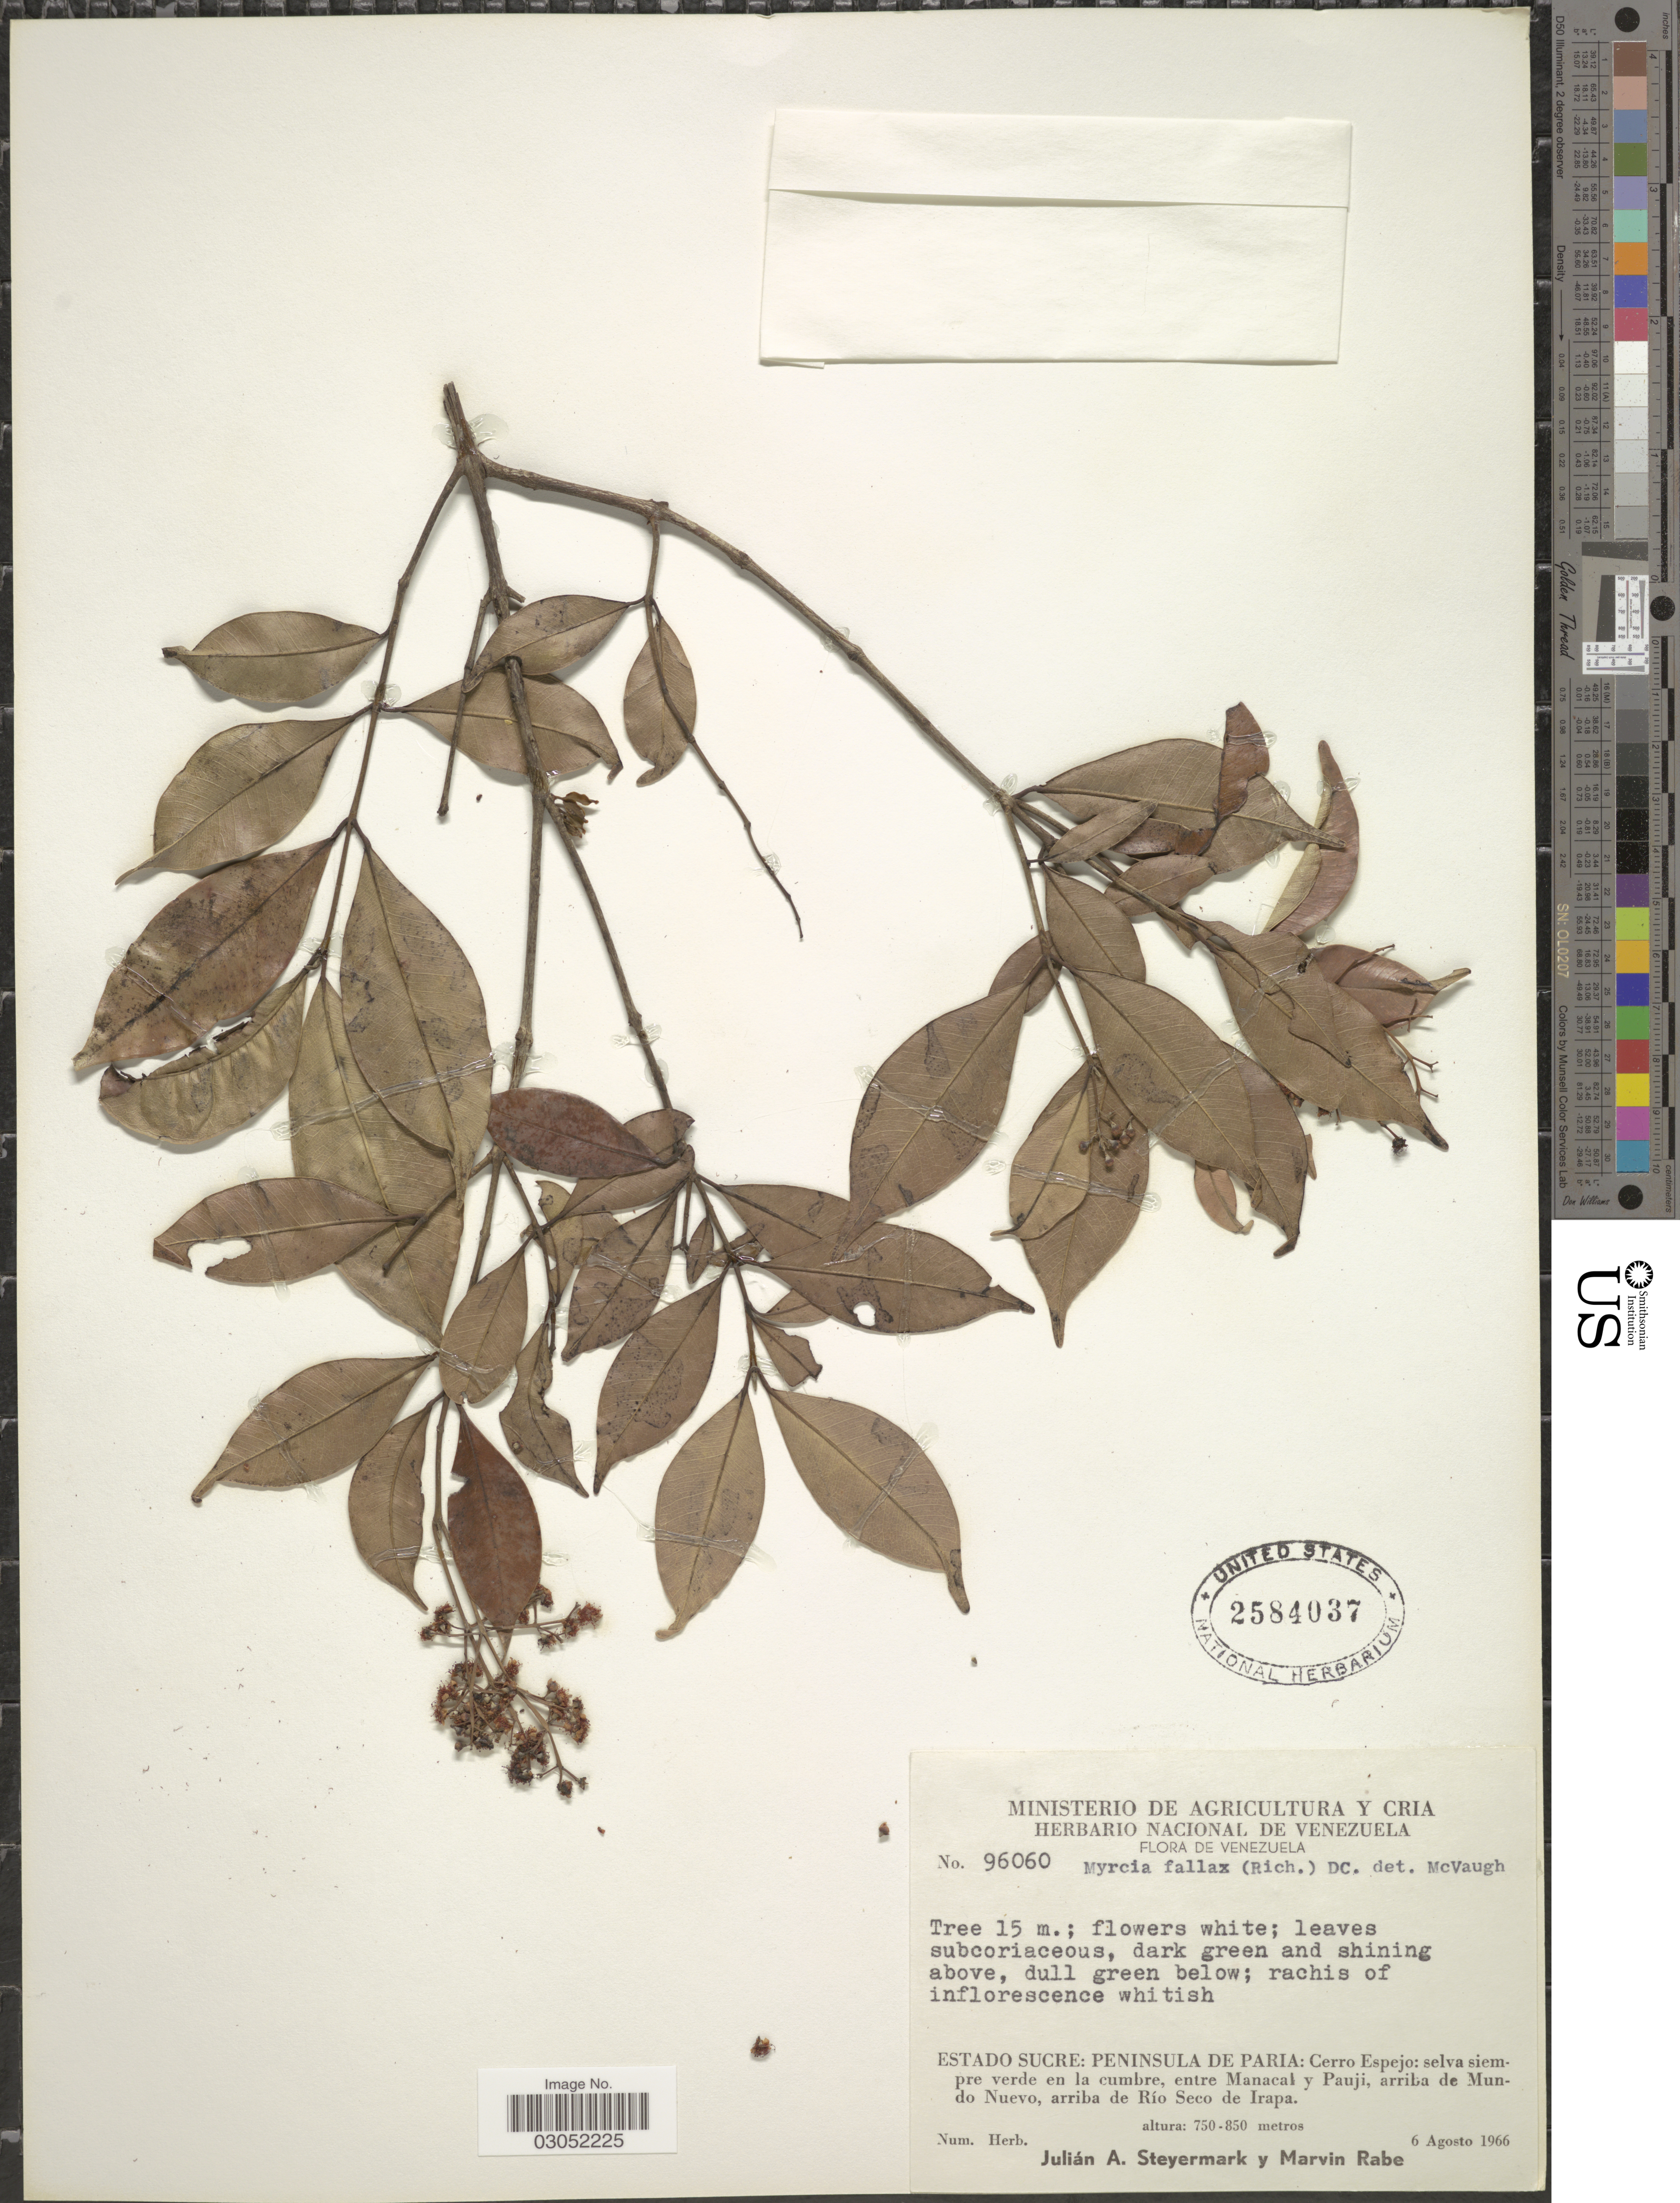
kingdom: Plantae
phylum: Tracheophyta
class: Magnoliopsida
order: Myrtales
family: Myrtaceae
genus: Myrcia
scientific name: Myrcia fallax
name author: (Rich.) DC.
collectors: J. Steyermark & M. Rabe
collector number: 96060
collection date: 1966-08-06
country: Venezuela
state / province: Sucre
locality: Peninsula de Paria: Cerro Espejo: selva siempre verde en la cumbre, entre Manacal y Pauji, arriba de Mundo Nuevo, arriba de Río Seco de Irapa.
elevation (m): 750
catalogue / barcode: US 2584037